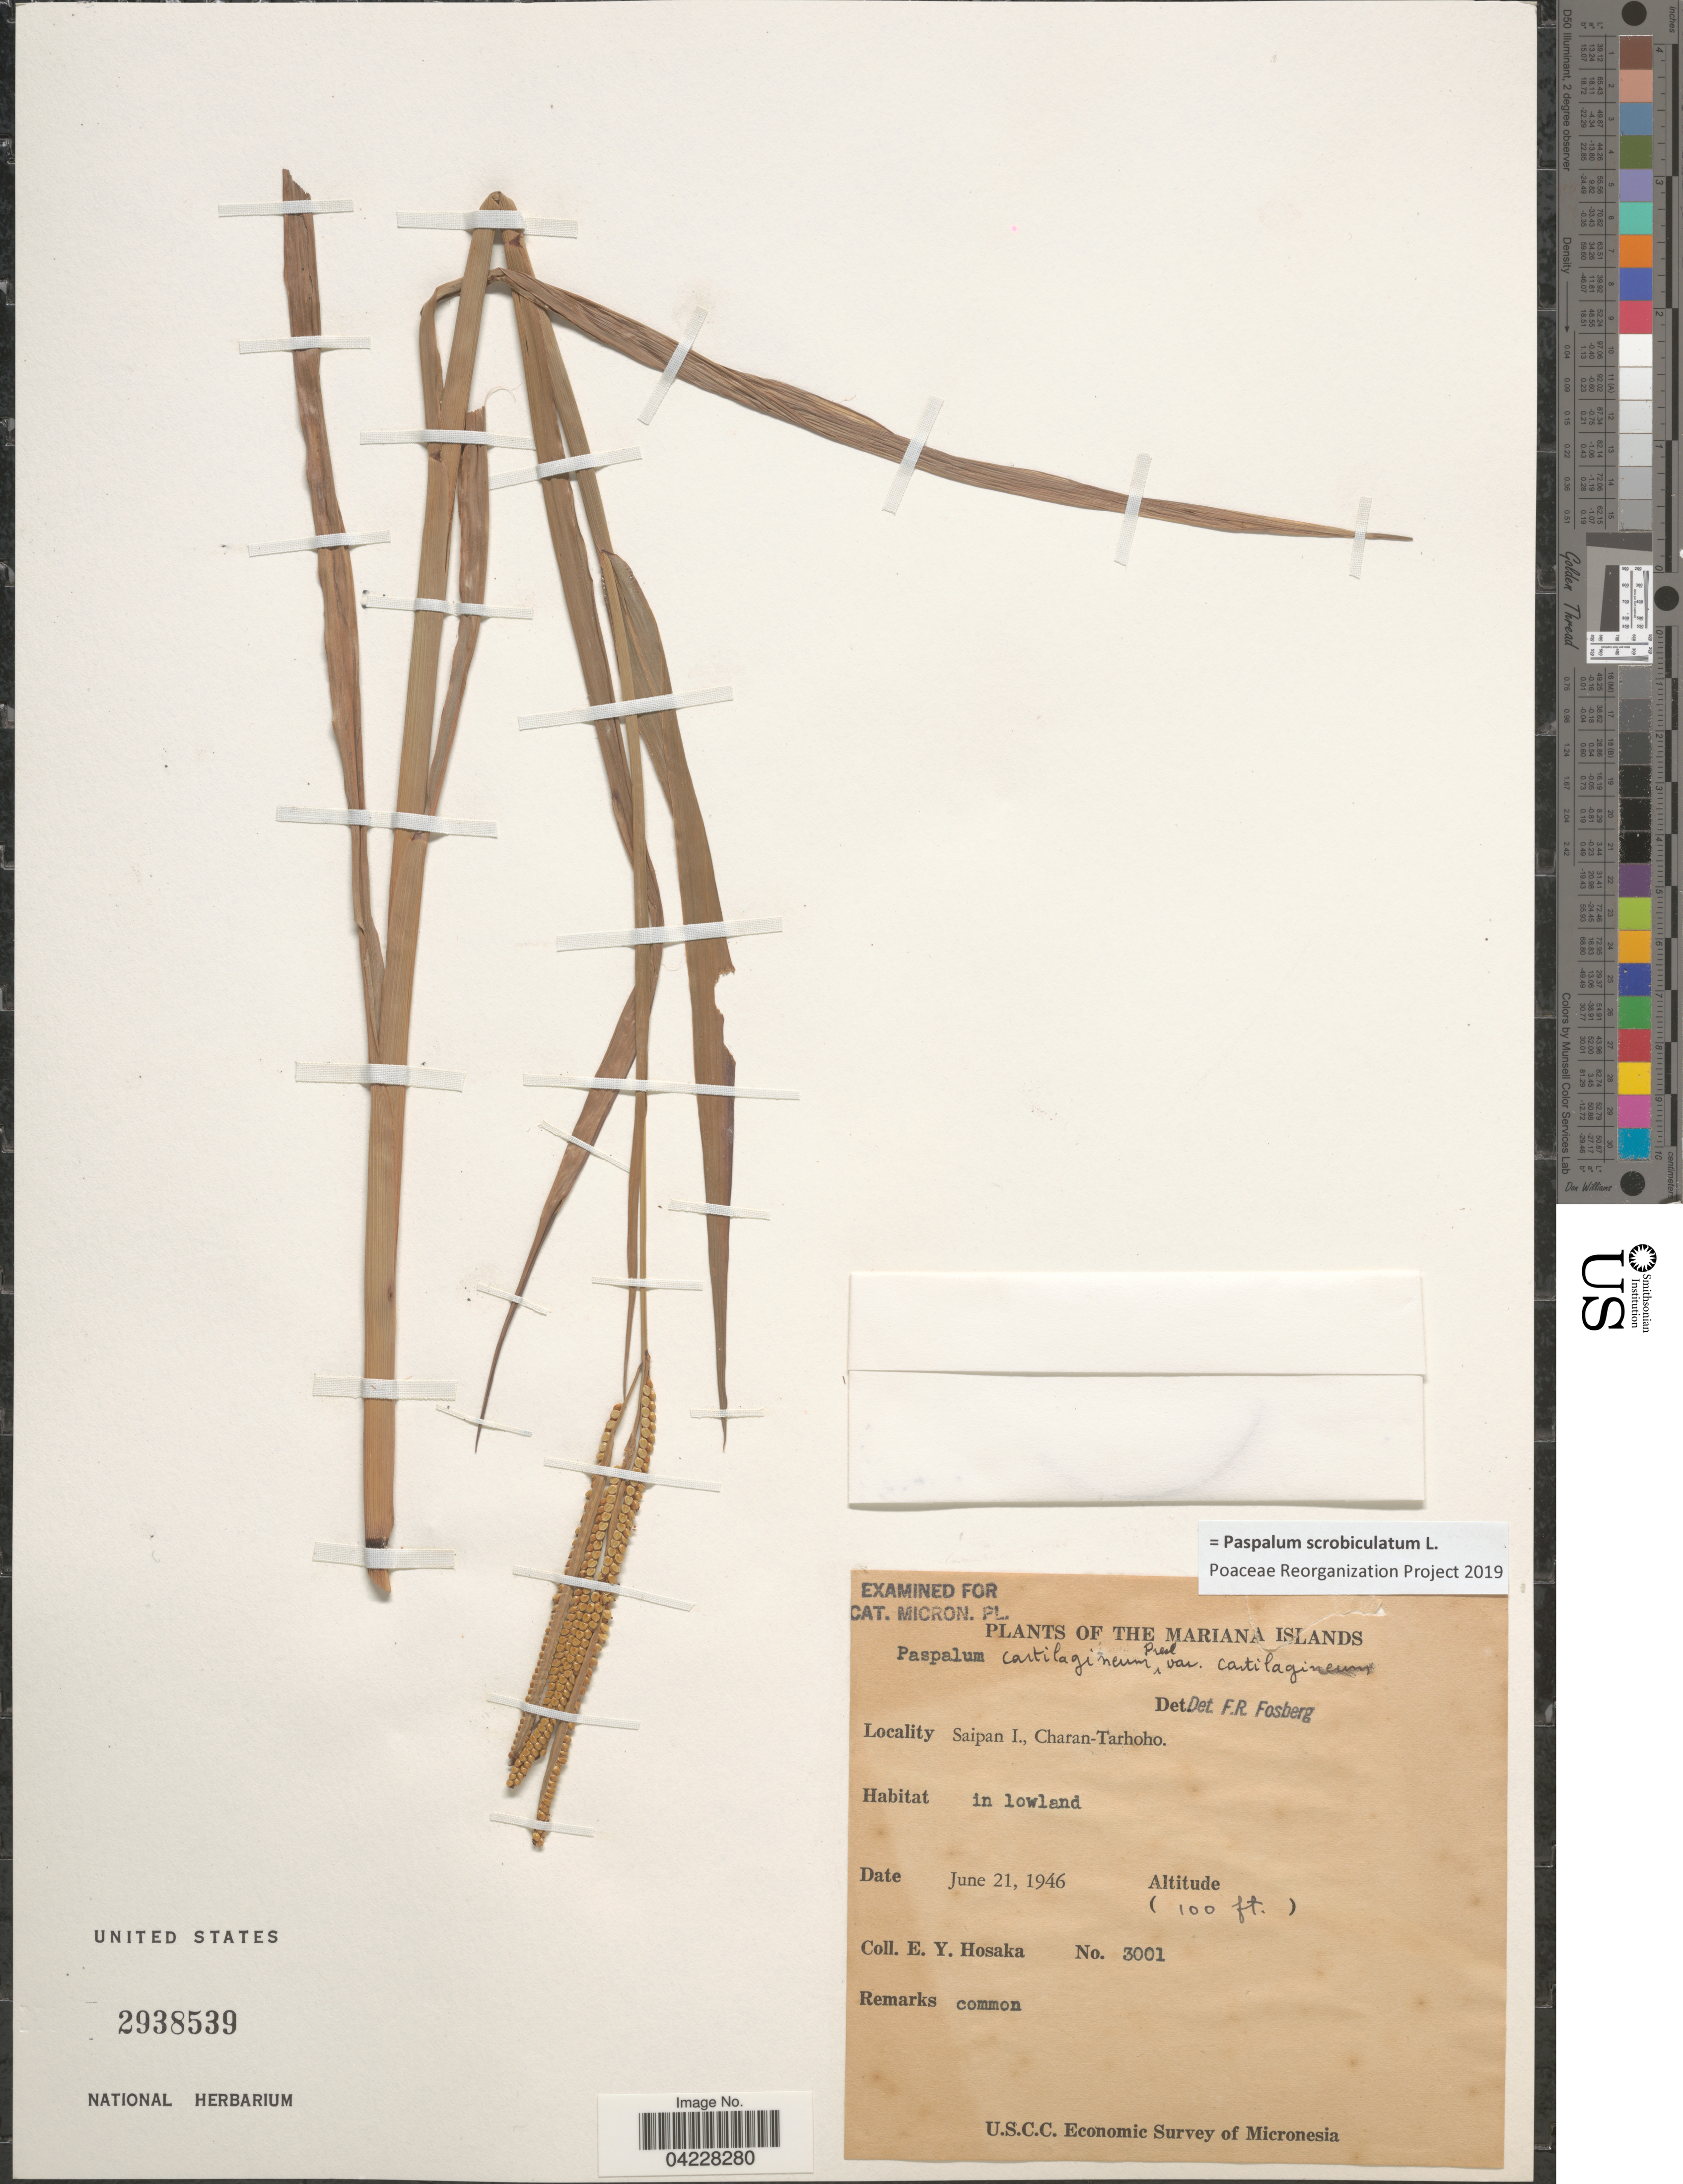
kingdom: Plantae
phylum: Tracheophyta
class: Liliopsida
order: Poales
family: Poaceae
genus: Paspalum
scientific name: Paspalum scrobiculatum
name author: L.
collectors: E. Y. Hosaka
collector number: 3001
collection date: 1946-06-21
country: Northern Mariana Islands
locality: The Mariana Islands. Saipan I., Charan-Tarhoho. In lowland. U.S.C.C. Economic Survey of Micronesia.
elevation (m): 30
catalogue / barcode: US 2938539